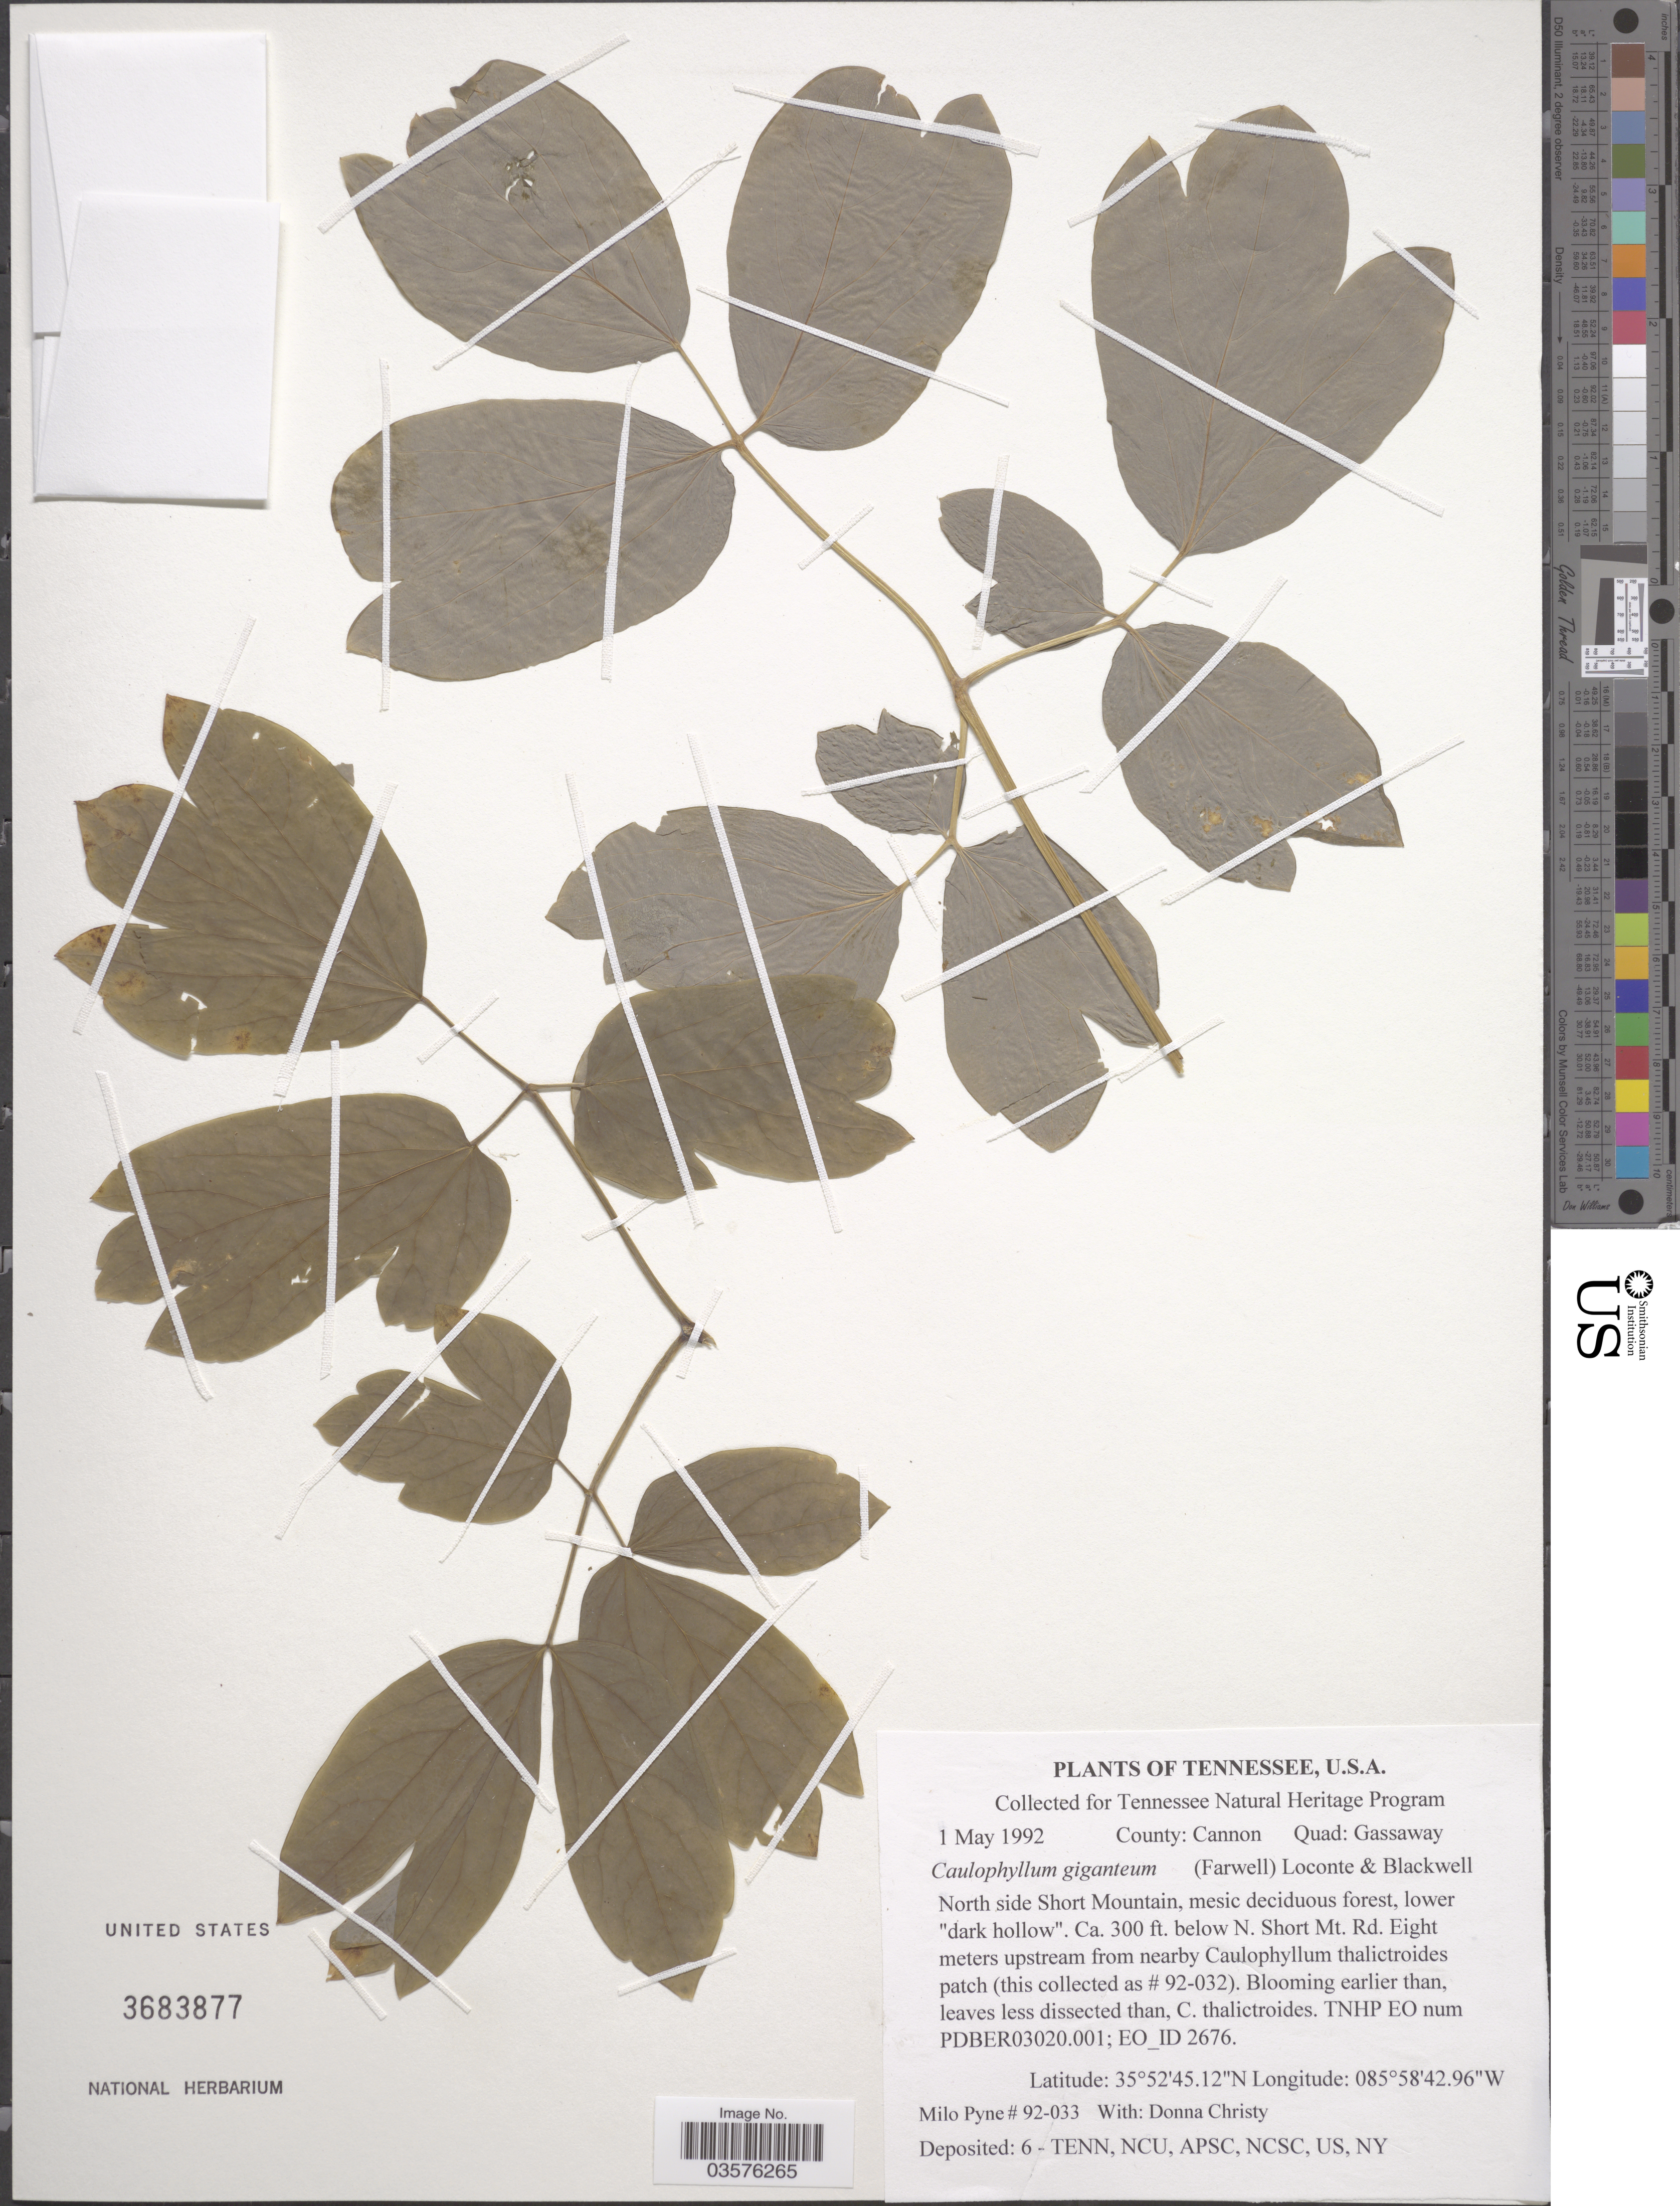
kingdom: Plantae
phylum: Tracheophyta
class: Magnoliopsida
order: Ranunculales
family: Berberidaceae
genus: Caulophyllum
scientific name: Caulophyllum giganteum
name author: (Farw.) Loconte & W.H. Blackw.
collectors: M. Pyne & D. Christy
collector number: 92-033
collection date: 1992-05-01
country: United States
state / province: Tennessee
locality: County: Canon, Quad: Gassaway. North side Short Mountain below N. Short Mt. Rd. Eight meter upstream.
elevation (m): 91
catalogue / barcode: US 3683877